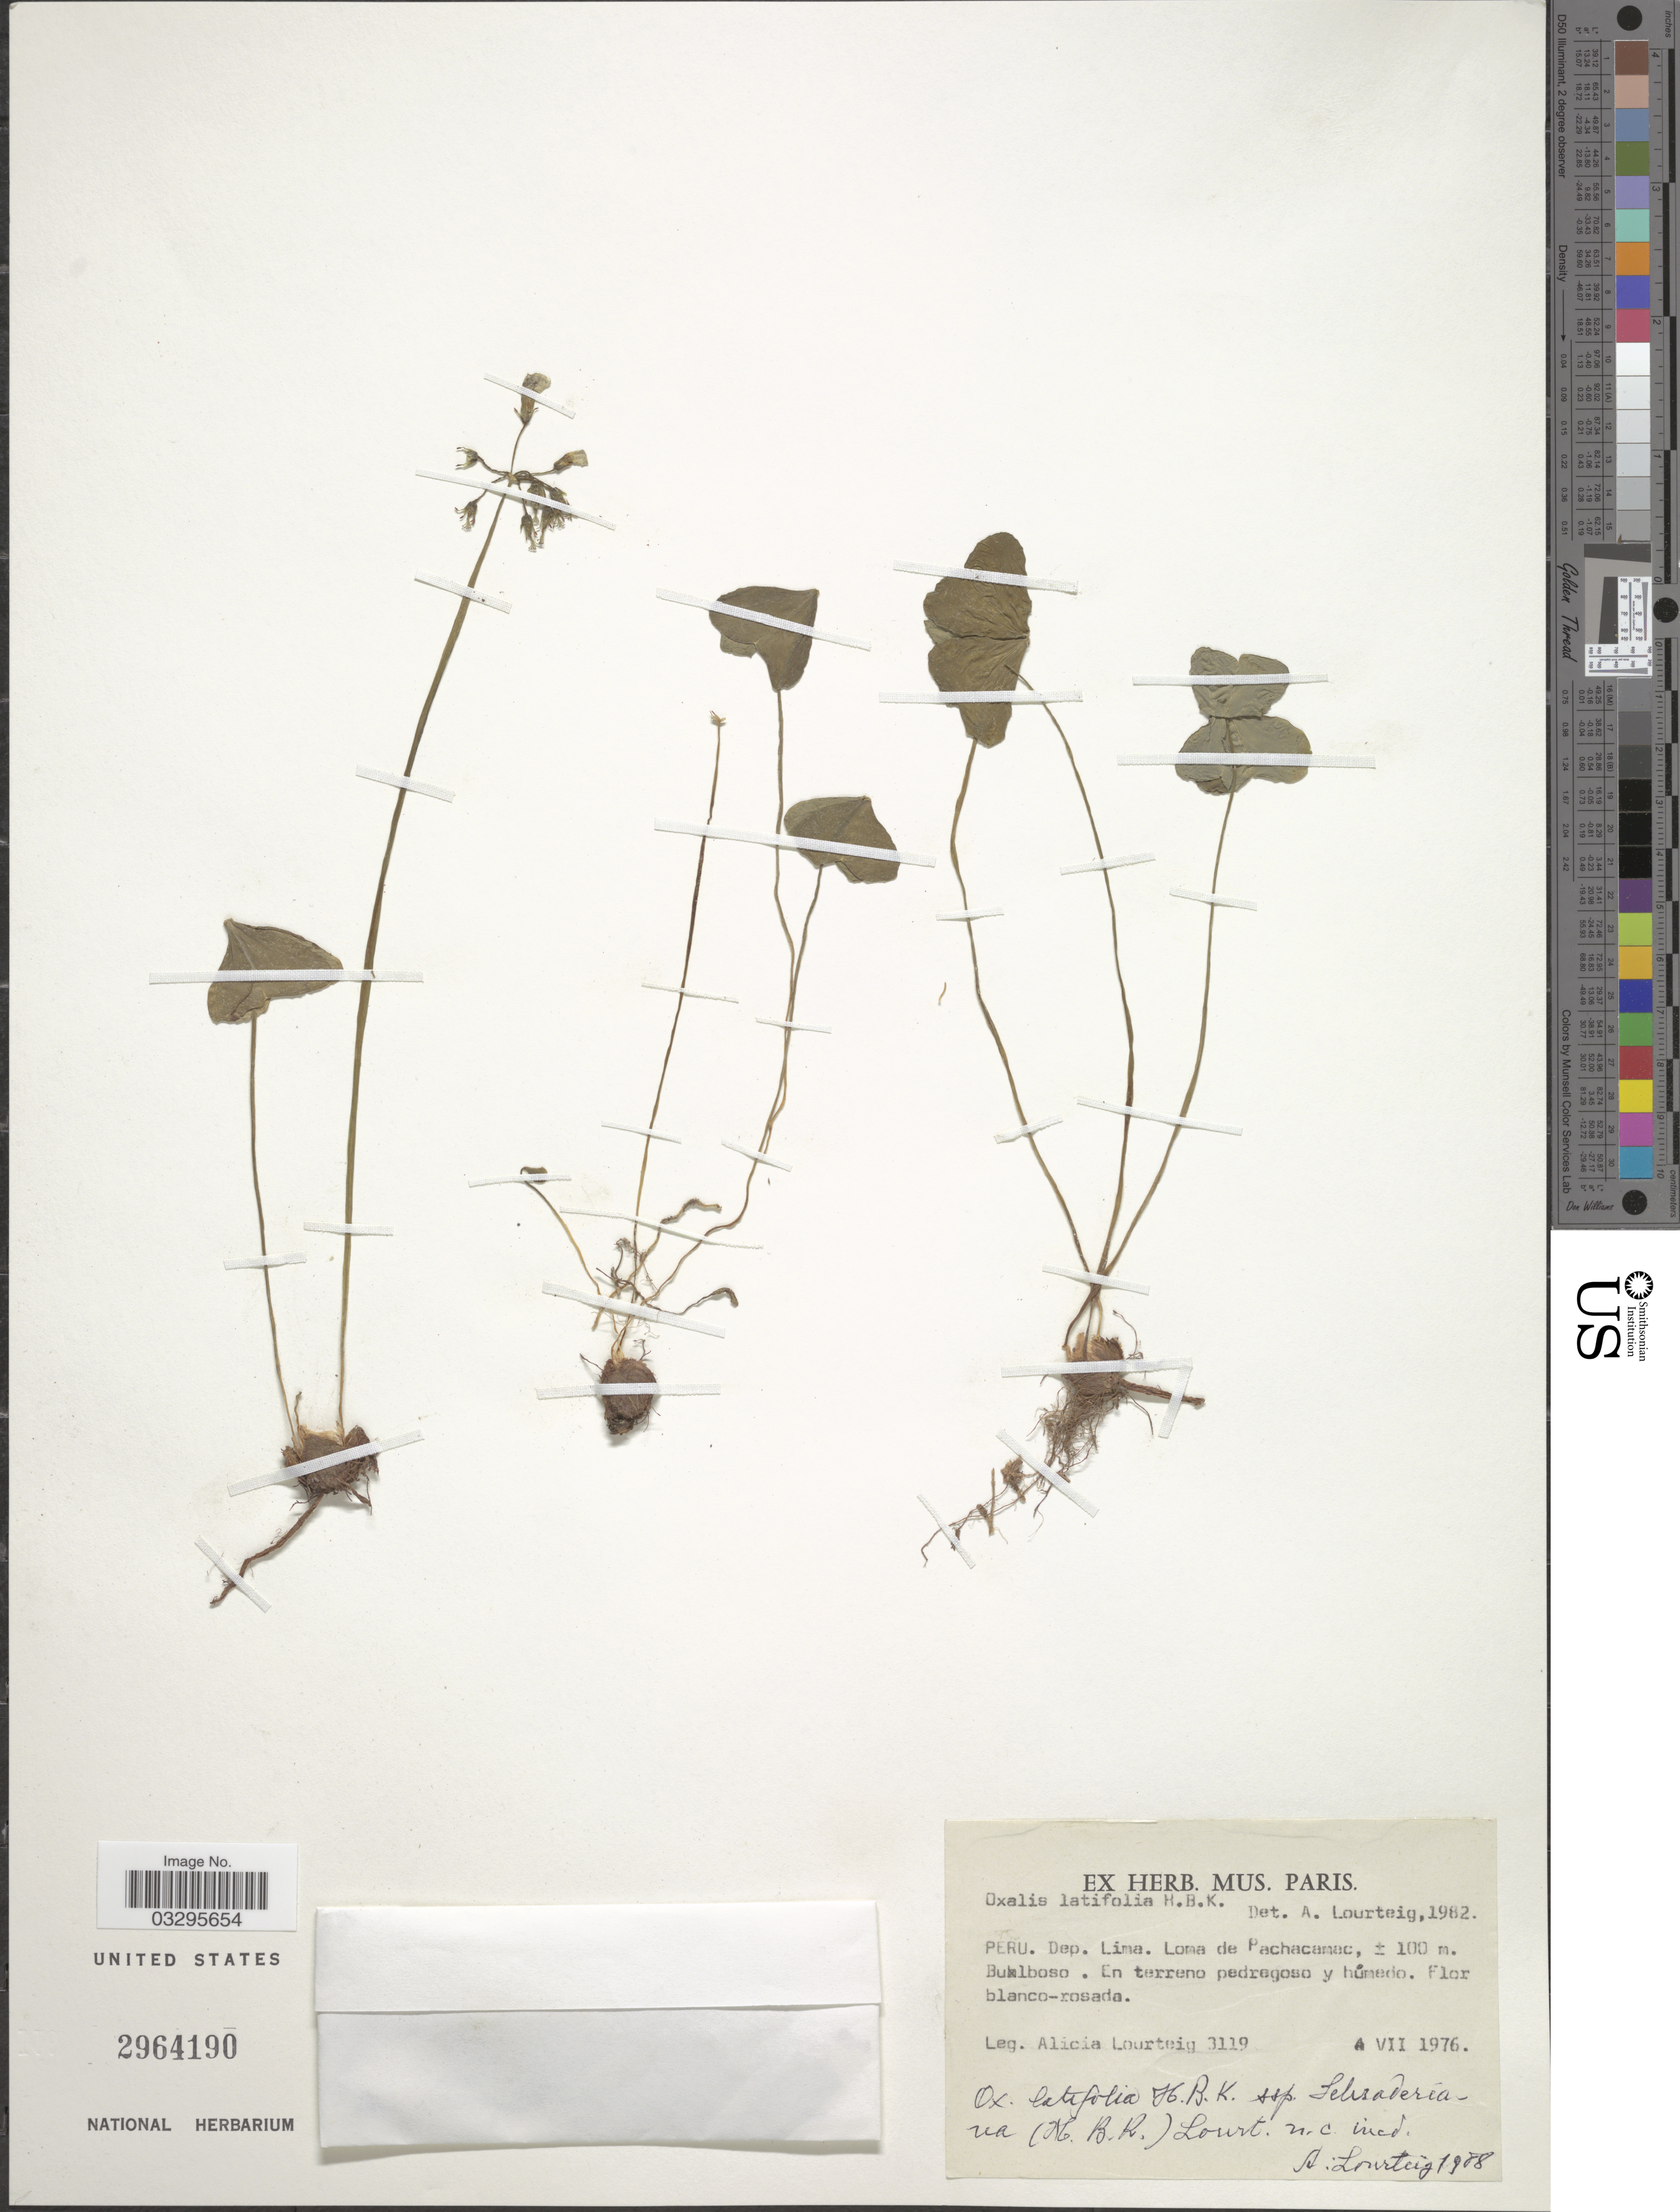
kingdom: Plantae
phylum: Tracheophyta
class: Magnoliopsida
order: Oxalidales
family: Oxalidaceae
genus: Oxalis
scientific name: Oxalis latifolia subsp. schraderiana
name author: (Kunth) Lourteig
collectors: A. Lourteig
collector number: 3119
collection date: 1976-07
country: Peru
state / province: Lima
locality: Dep. Lima. Loma de Pachacamac.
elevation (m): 100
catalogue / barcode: US 2964190